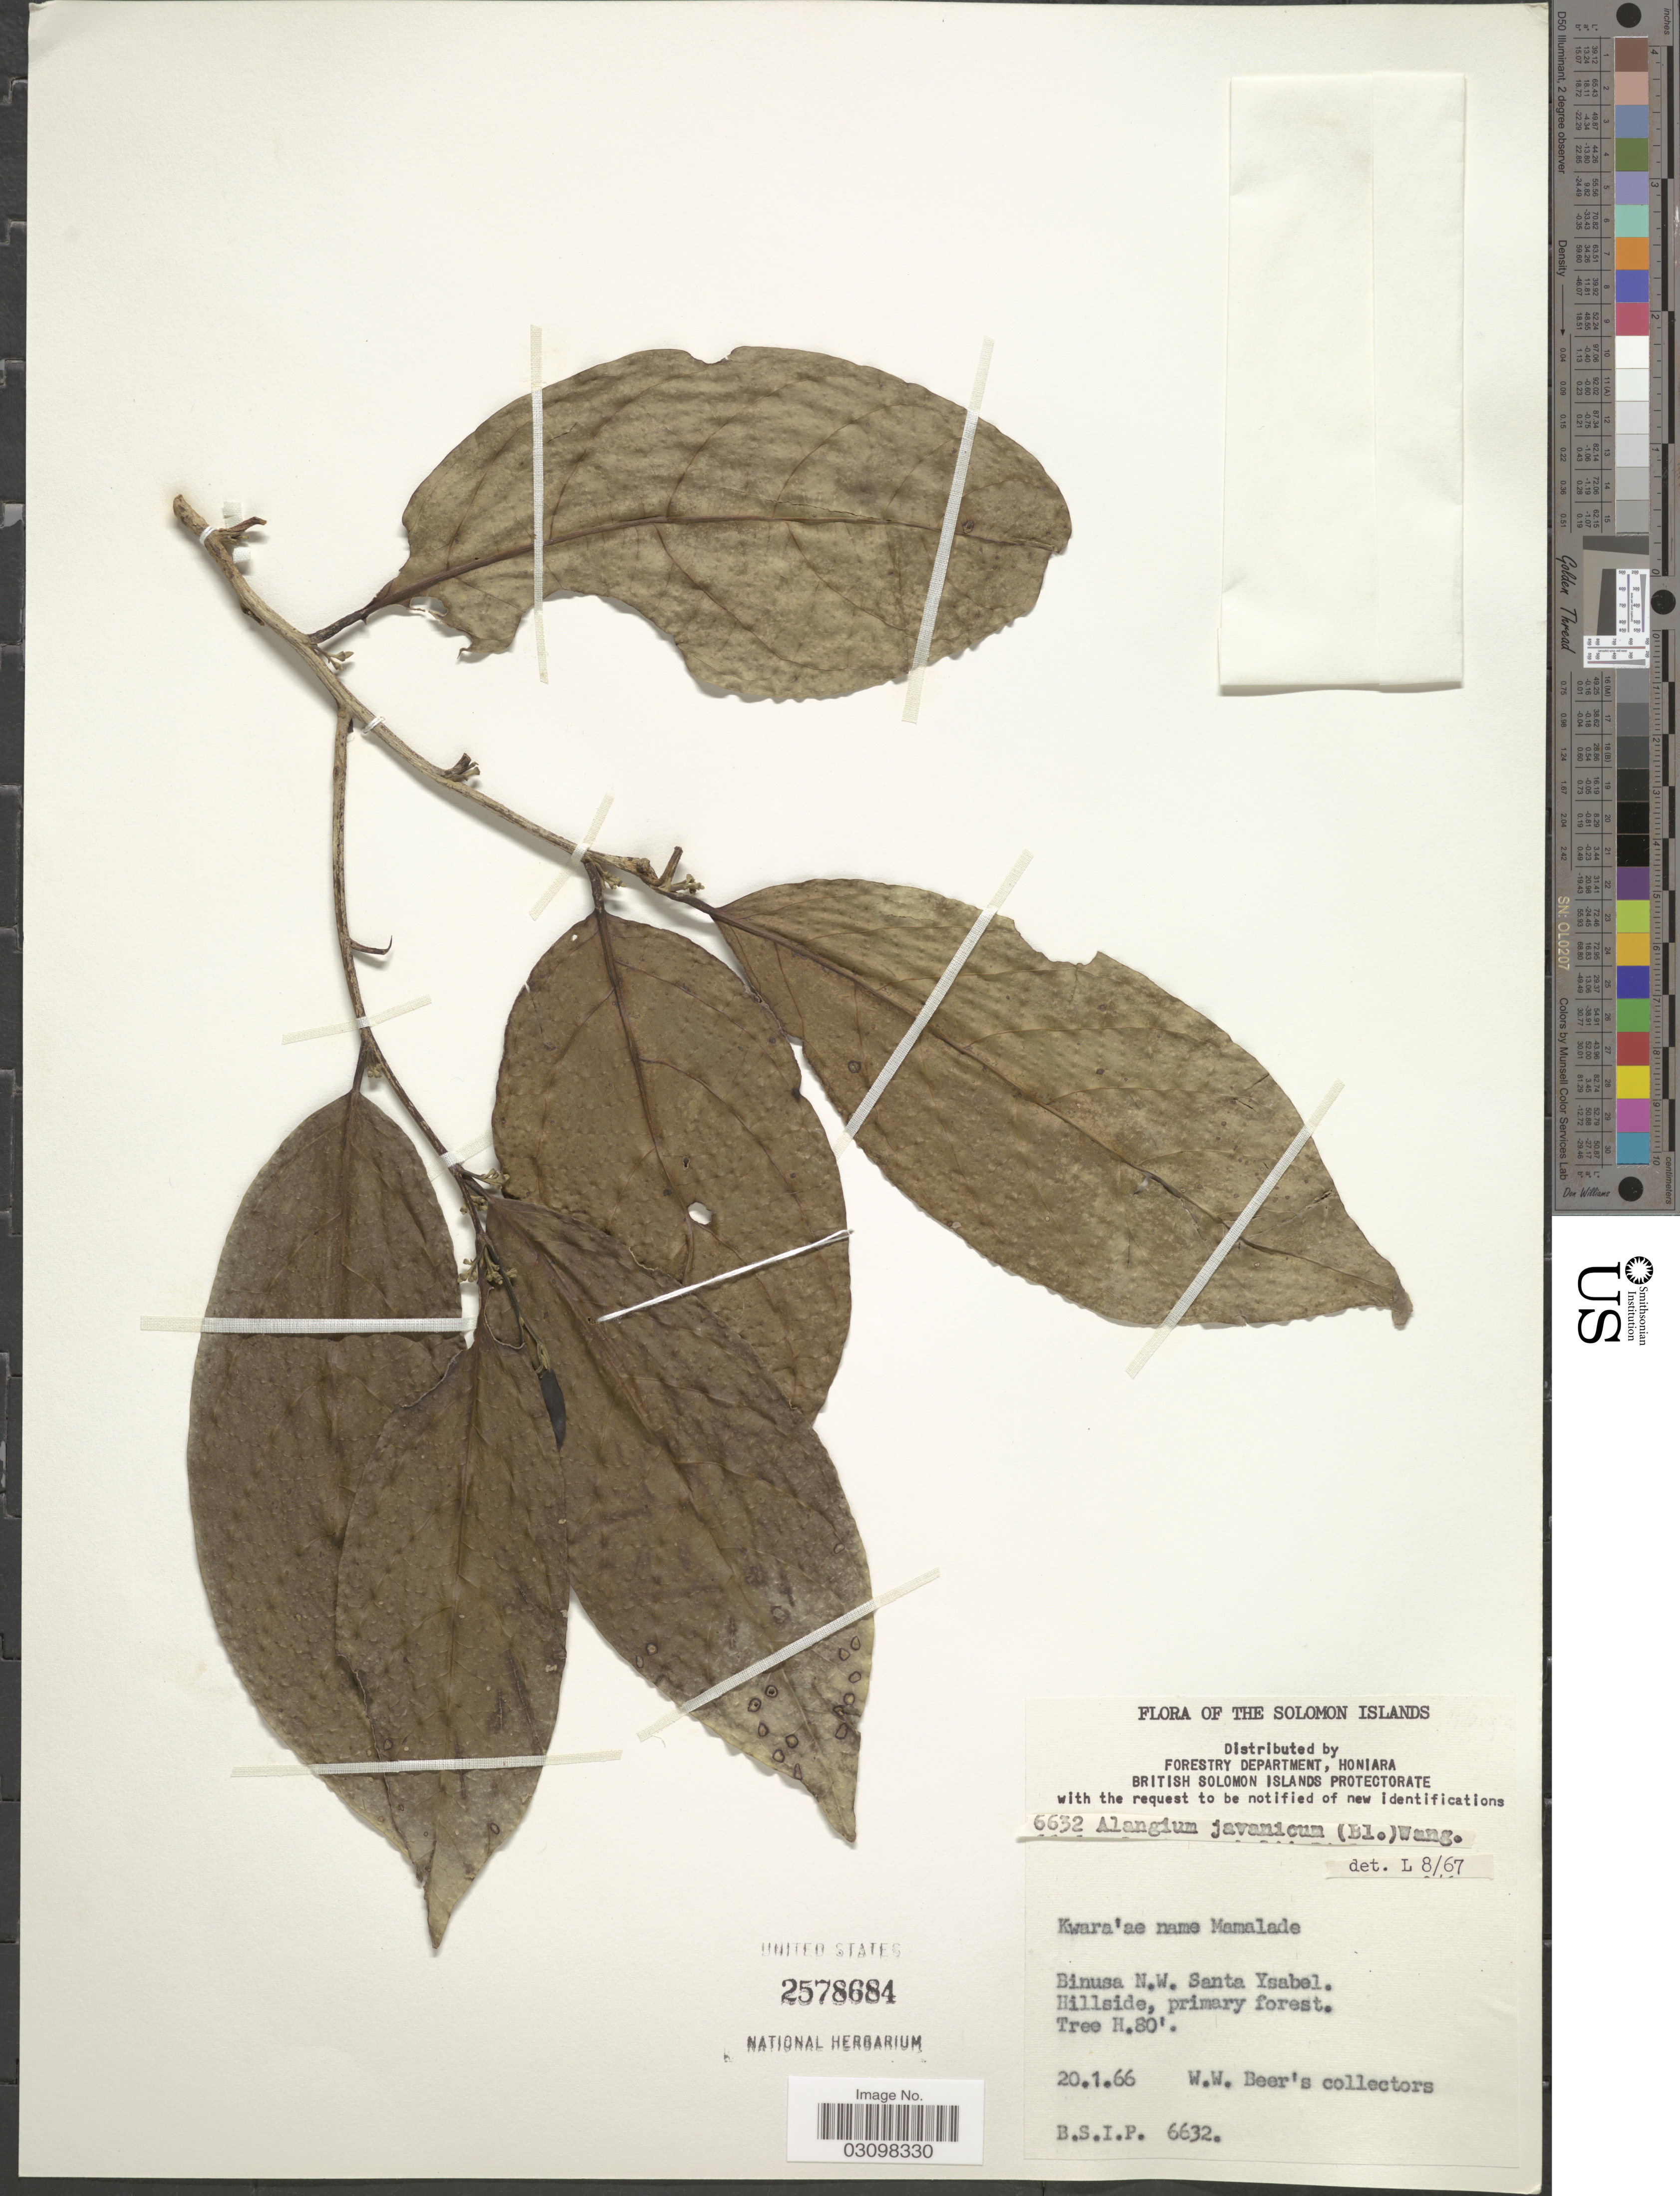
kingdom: Plantae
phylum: Tracheophyta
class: Magnoliopsida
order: Cornales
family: Cornaceae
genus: Alangium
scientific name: Alangium javanicum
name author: (Blume) Wangerin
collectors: Beer's collectors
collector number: B.S.I.P. 6632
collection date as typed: Transcribed d/m/y: 20/1/66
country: Solomon Islands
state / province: Solomon Islands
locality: Binusa N.W. Santa Ysabel.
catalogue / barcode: US 2578684